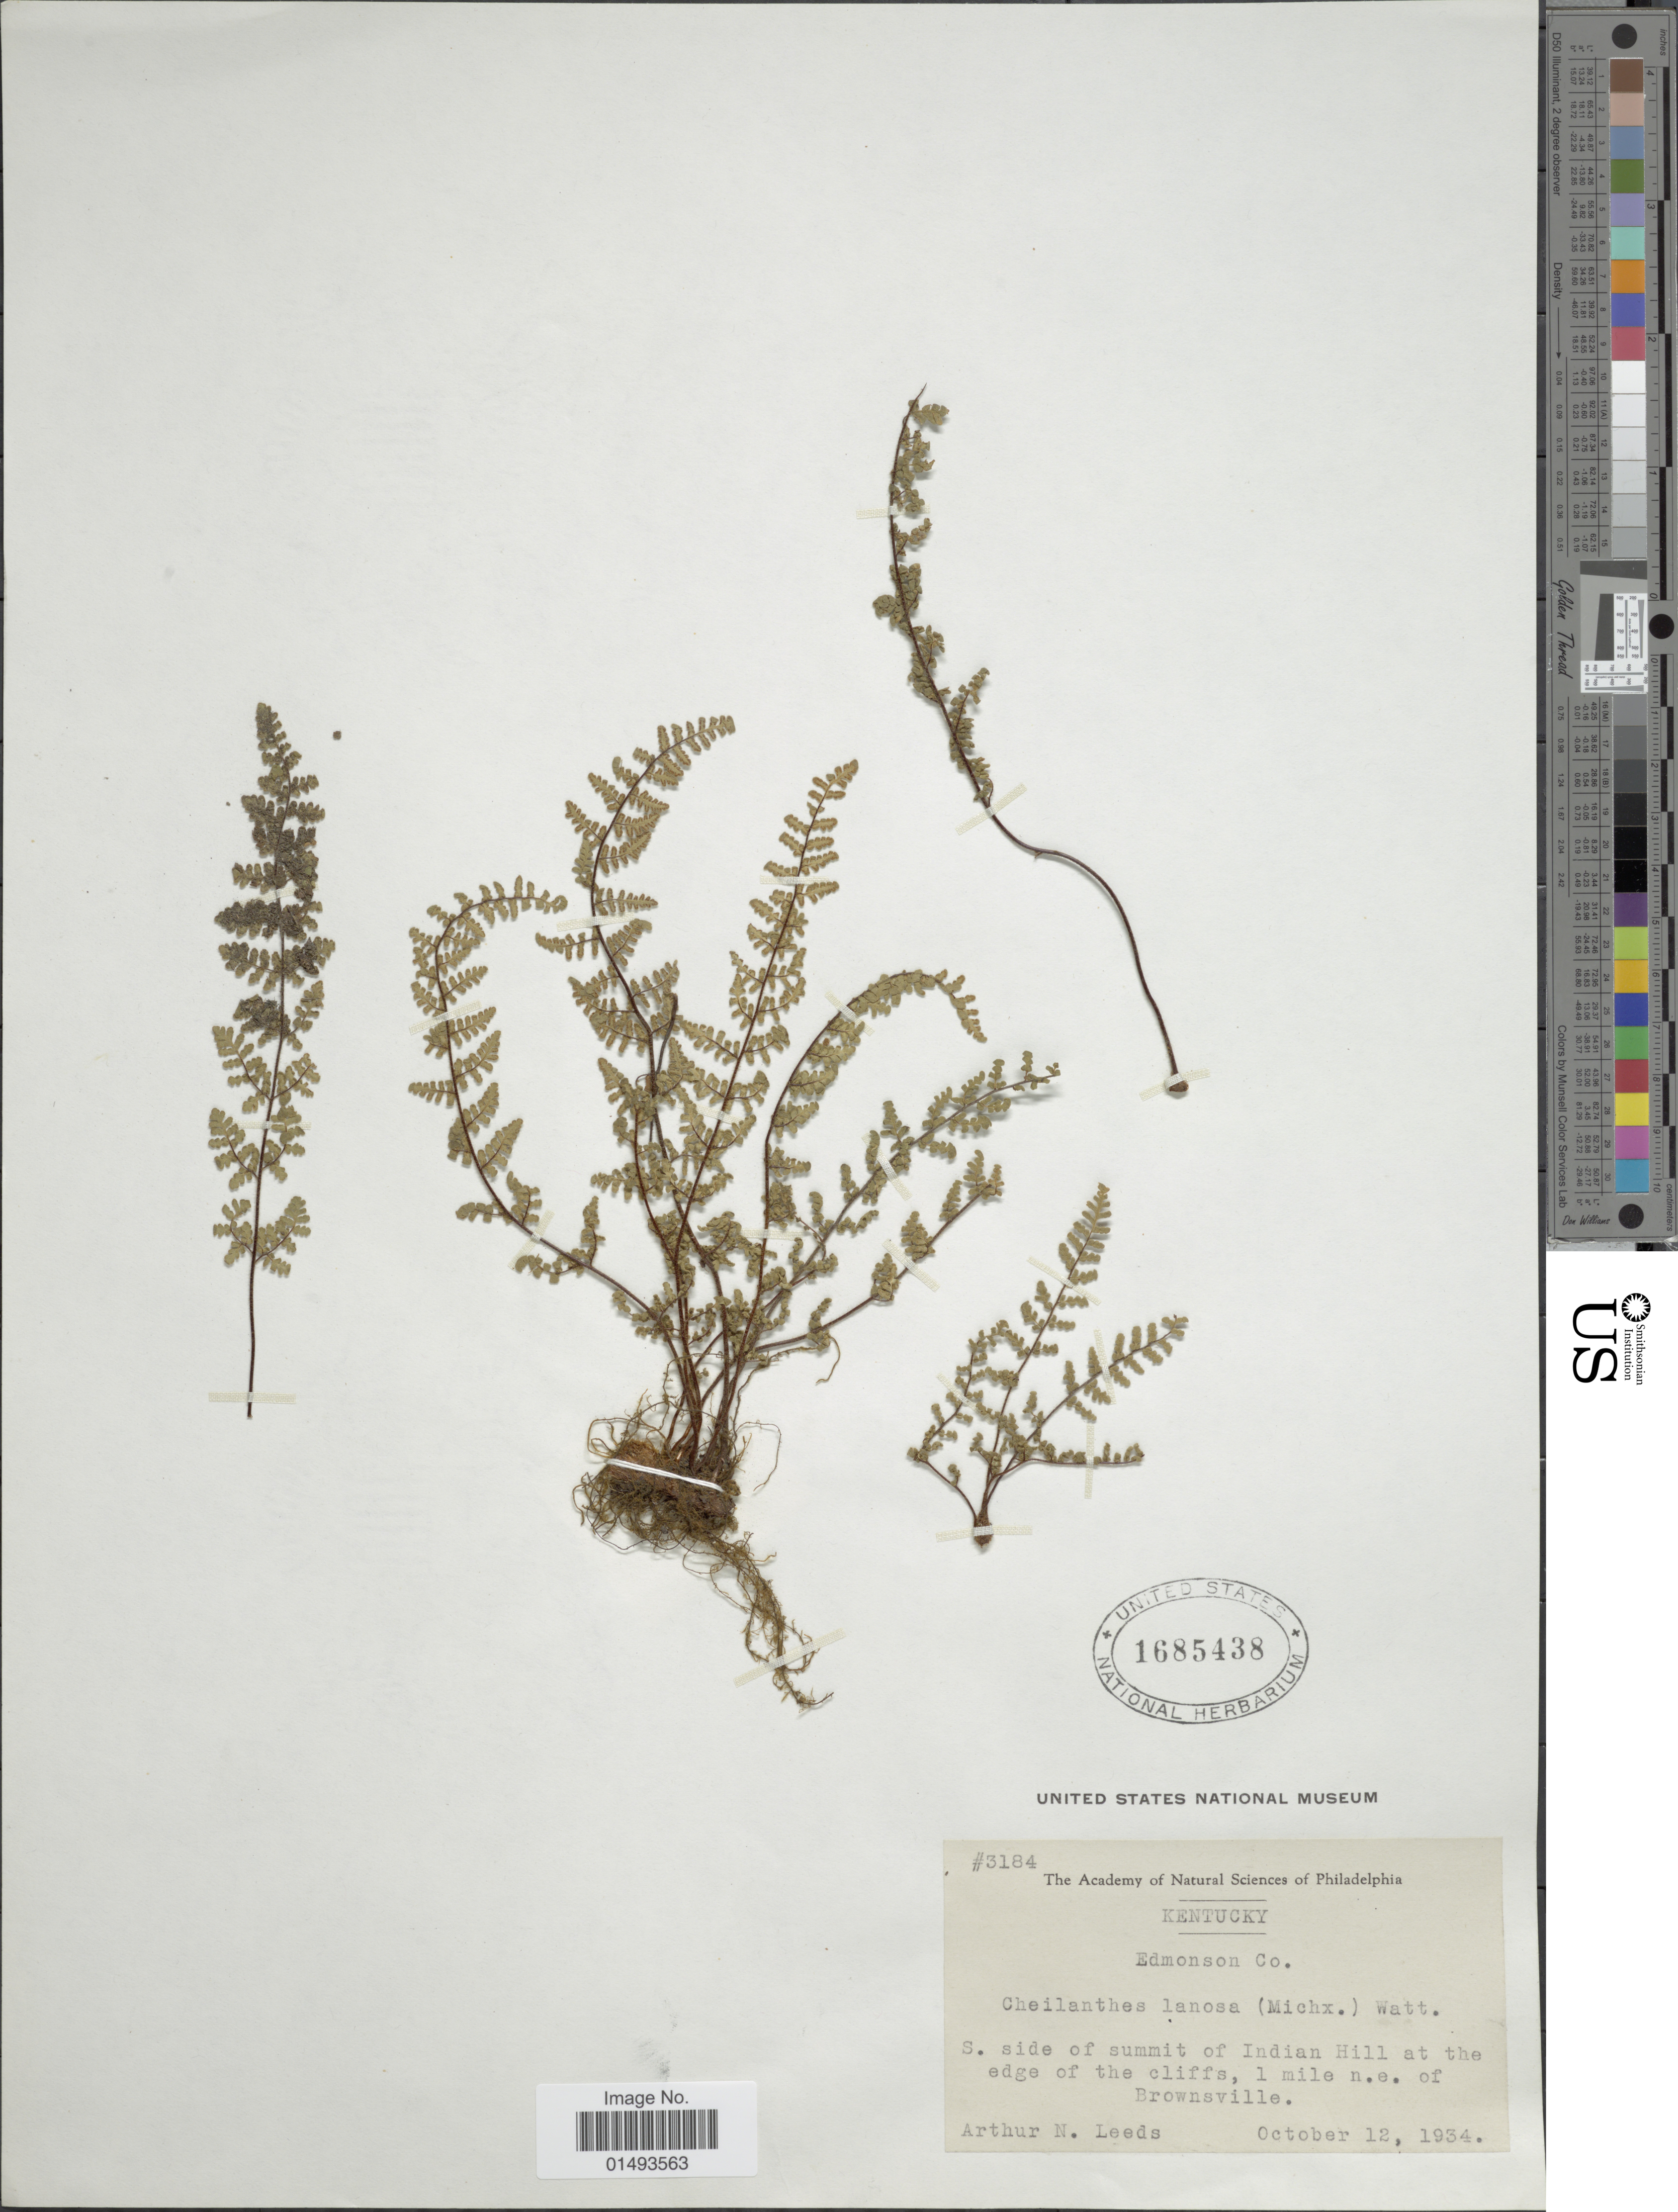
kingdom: Plantae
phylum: Tracheophyta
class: Polypodiopsida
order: Polypodiales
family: Pteridaceae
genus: Myriopteris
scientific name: Myriopteris lanosa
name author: (Michx.) Grusz & Windham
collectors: A. N. Leeds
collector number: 3184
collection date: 1934-10-12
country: United States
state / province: Kentucky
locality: Edmonson Co. S side of summit of Indian Hill at the edge of the cliffs, 1 mile n.e. of Brownsville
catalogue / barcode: US 1685438